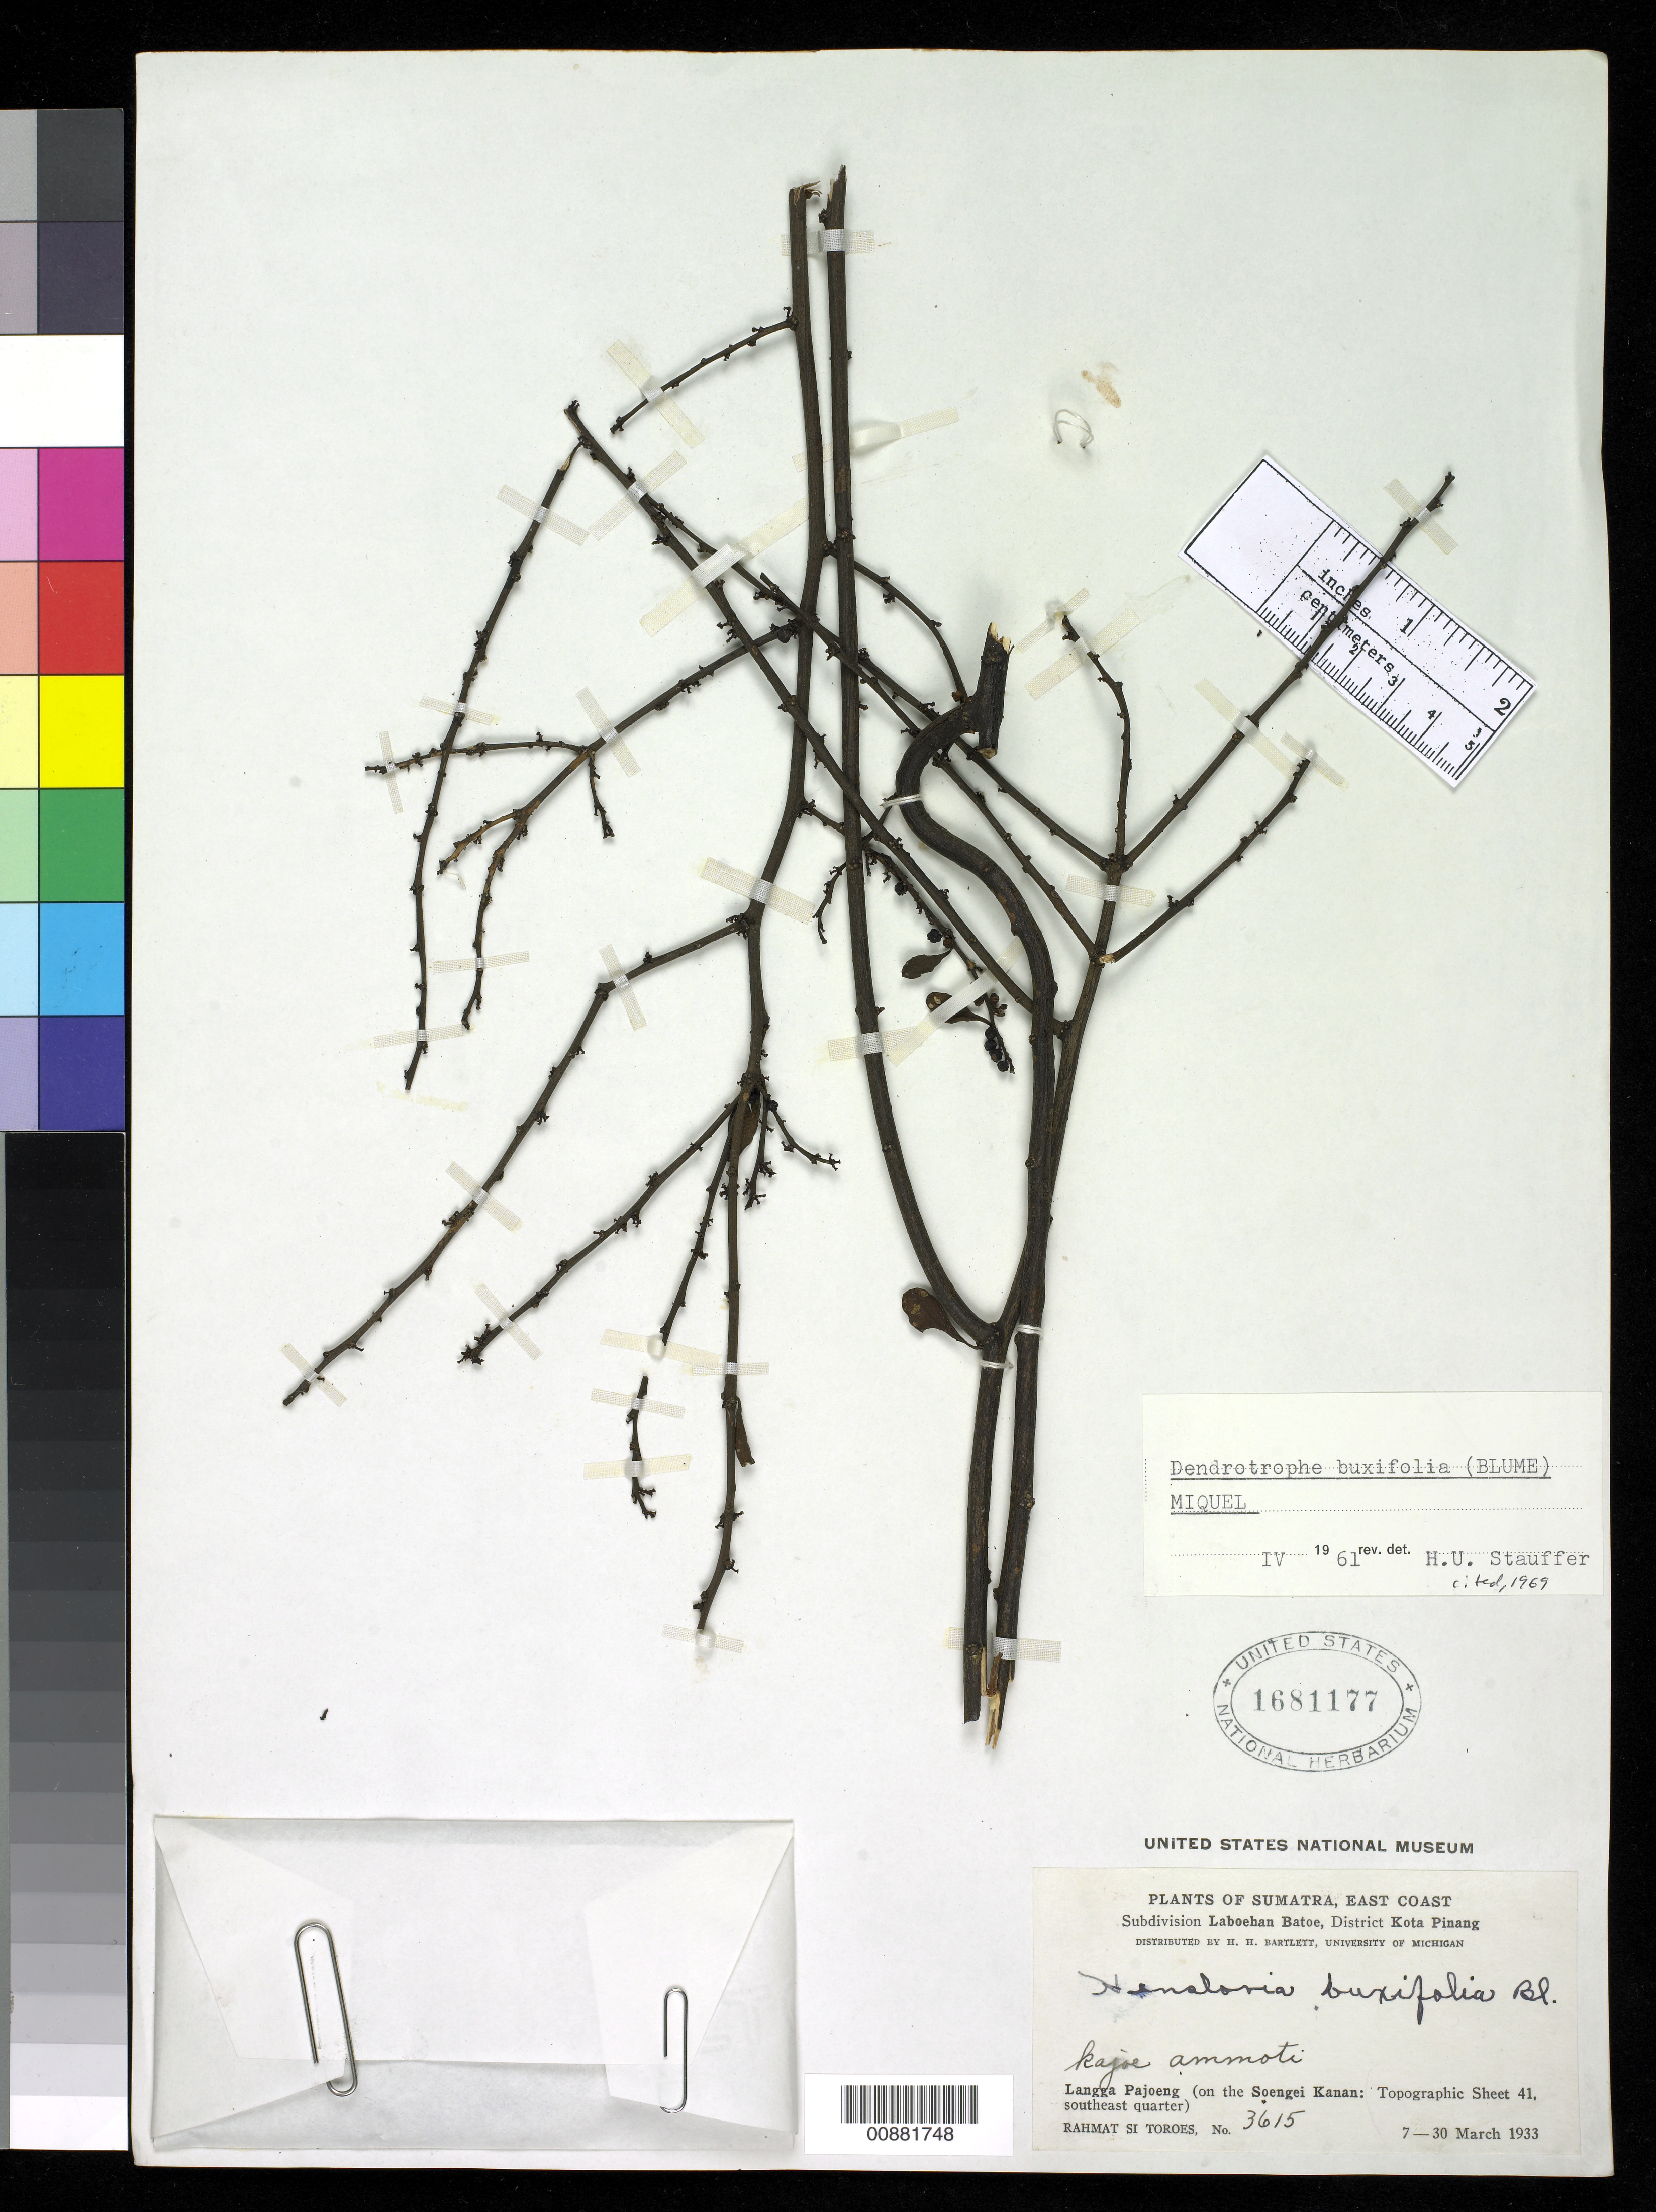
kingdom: Plantae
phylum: Tracheophyta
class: Magnoliopsida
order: Santalales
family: Amphorogynaceae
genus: Dendrotrophe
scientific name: Dendrotrophe buxifolia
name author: Miq.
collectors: Rahmat Si Boeea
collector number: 3615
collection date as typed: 07 Mar 1933 to 30 Mar 1933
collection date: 1933-03-07/1933-03-30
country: Indonesia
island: Sumatra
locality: E Coast, Langga Pajoeng (on the Soengei Kanan)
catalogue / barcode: US 1681177